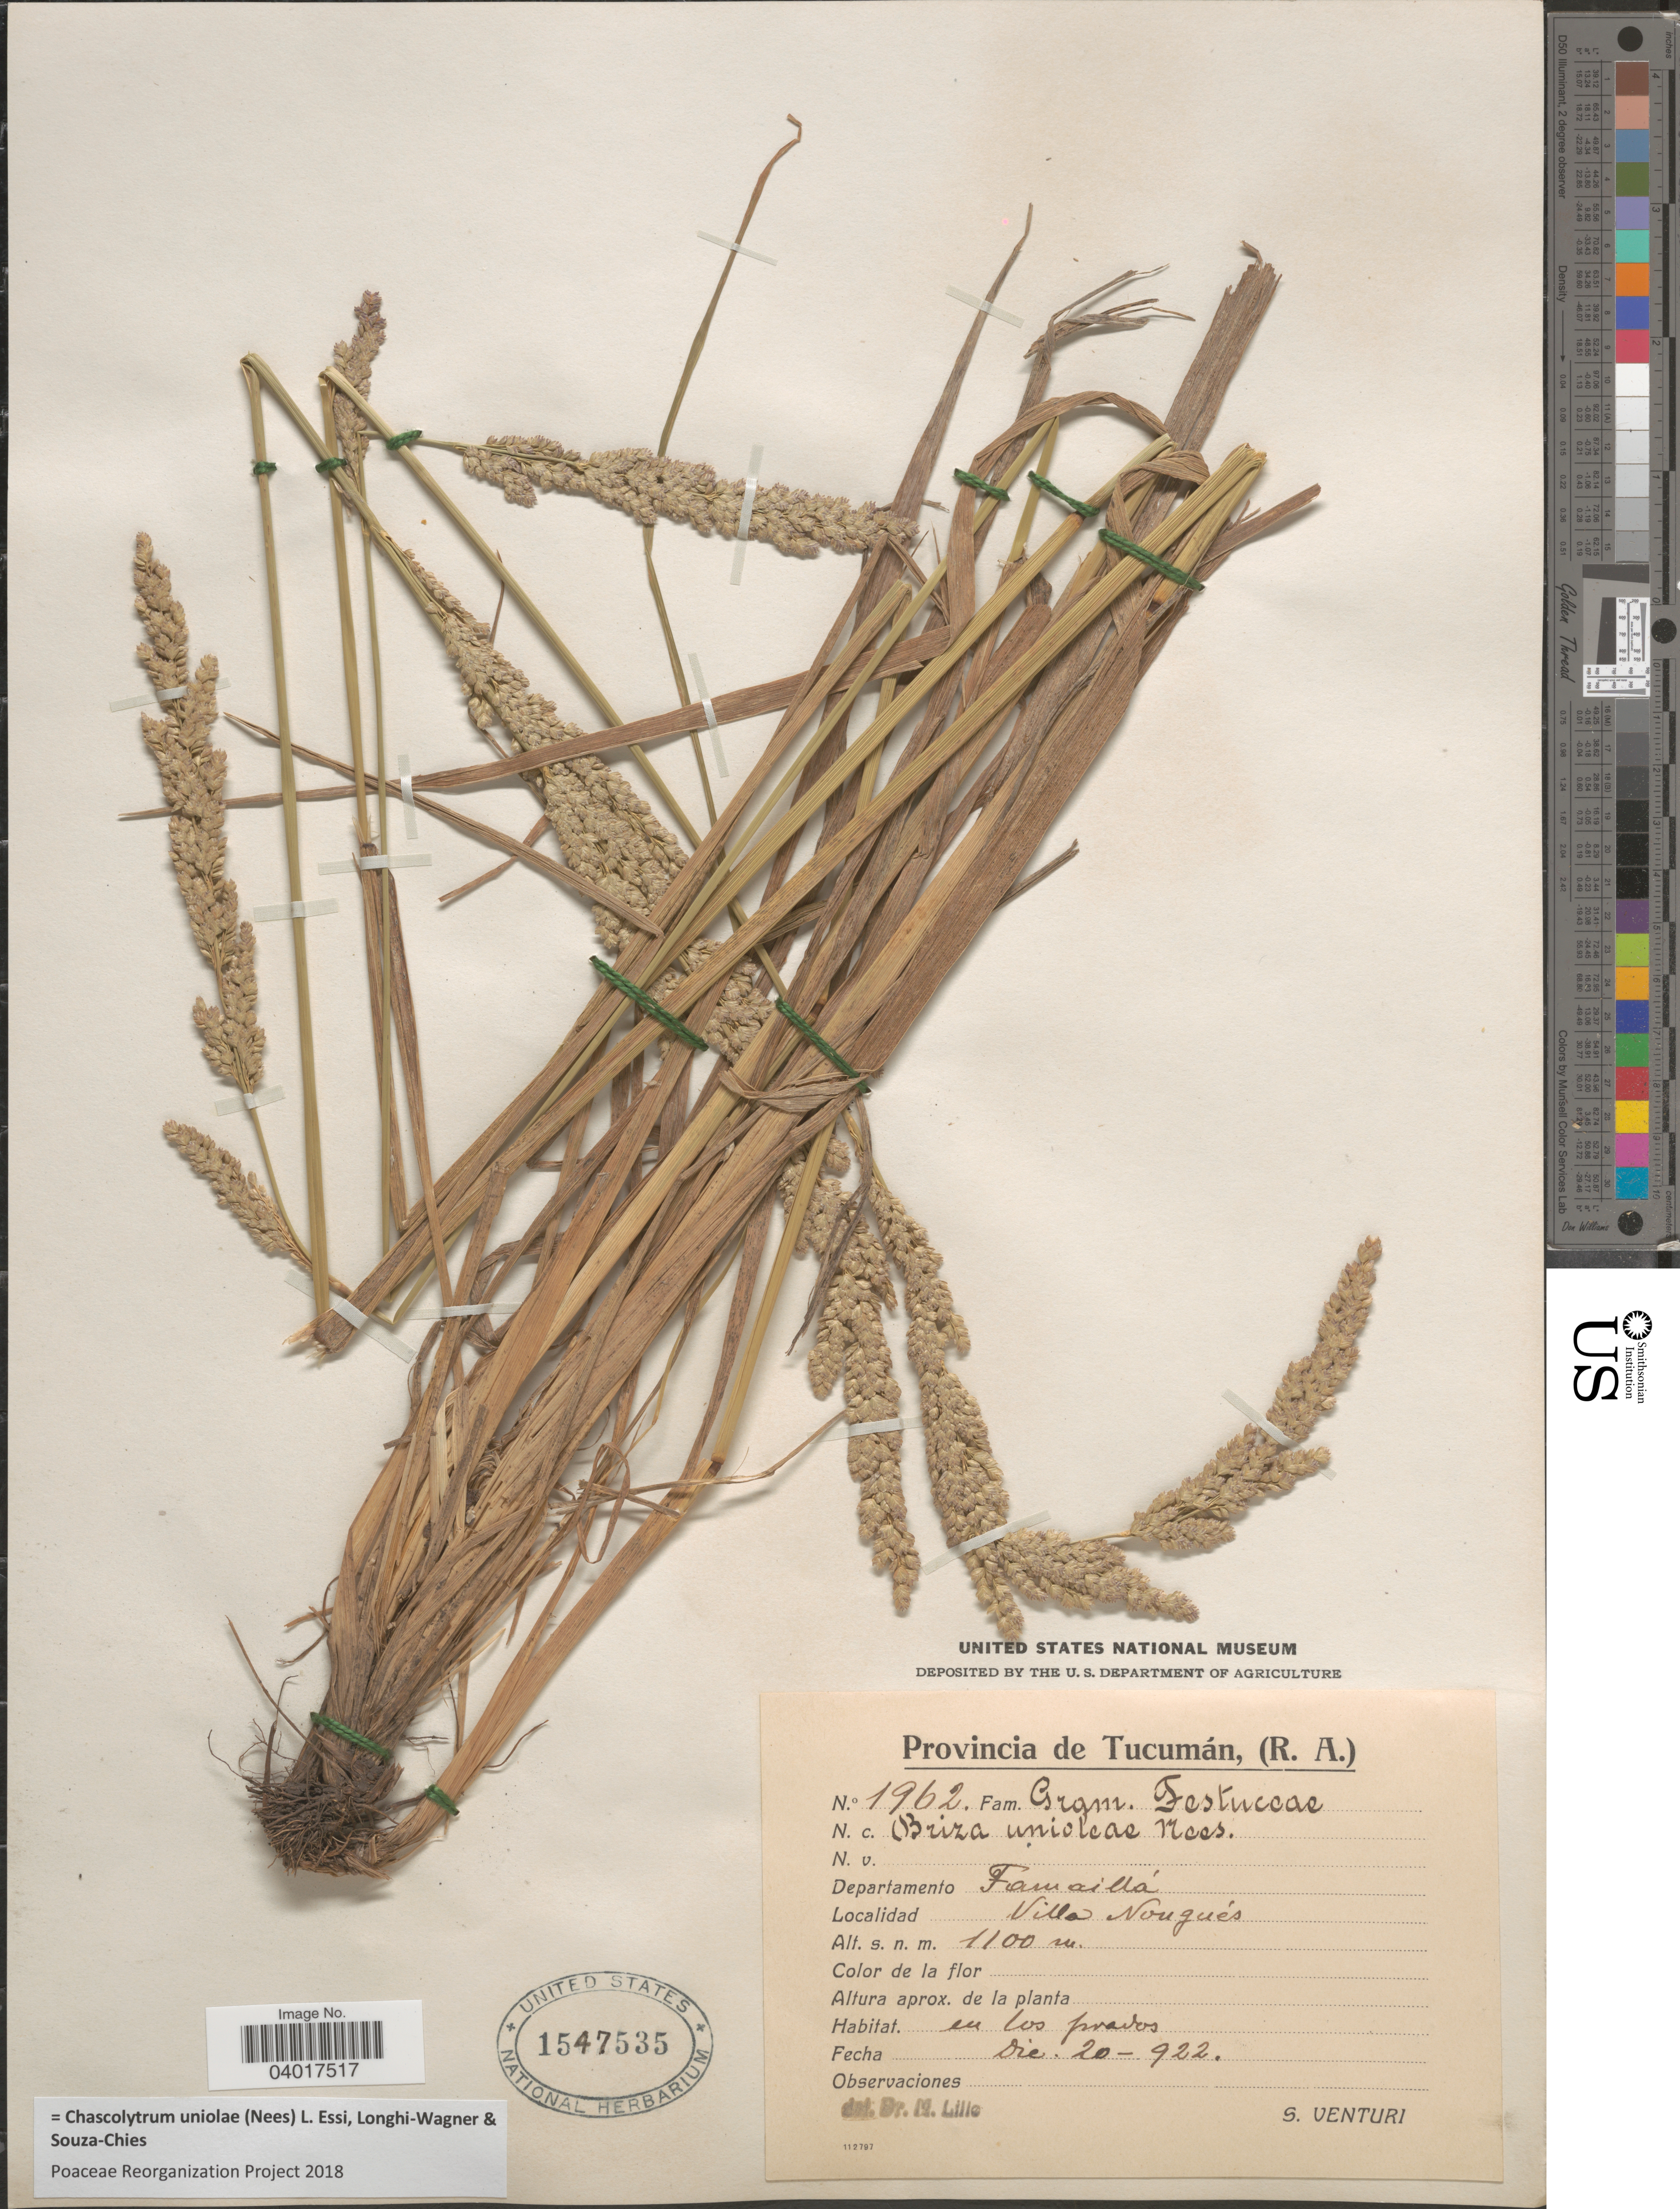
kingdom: Plantae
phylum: Tracheophyta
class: Liliopsida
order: Poales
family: Poaceae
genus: Chascolytrum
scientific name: Chascolytrum uniolae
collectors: S. Venturi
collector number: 1962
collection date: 1922-12-20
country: Argentina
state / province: Tucuman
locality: Departamento Famaillà. Villa Nougués.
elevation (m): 1100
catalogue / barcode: US 1547535